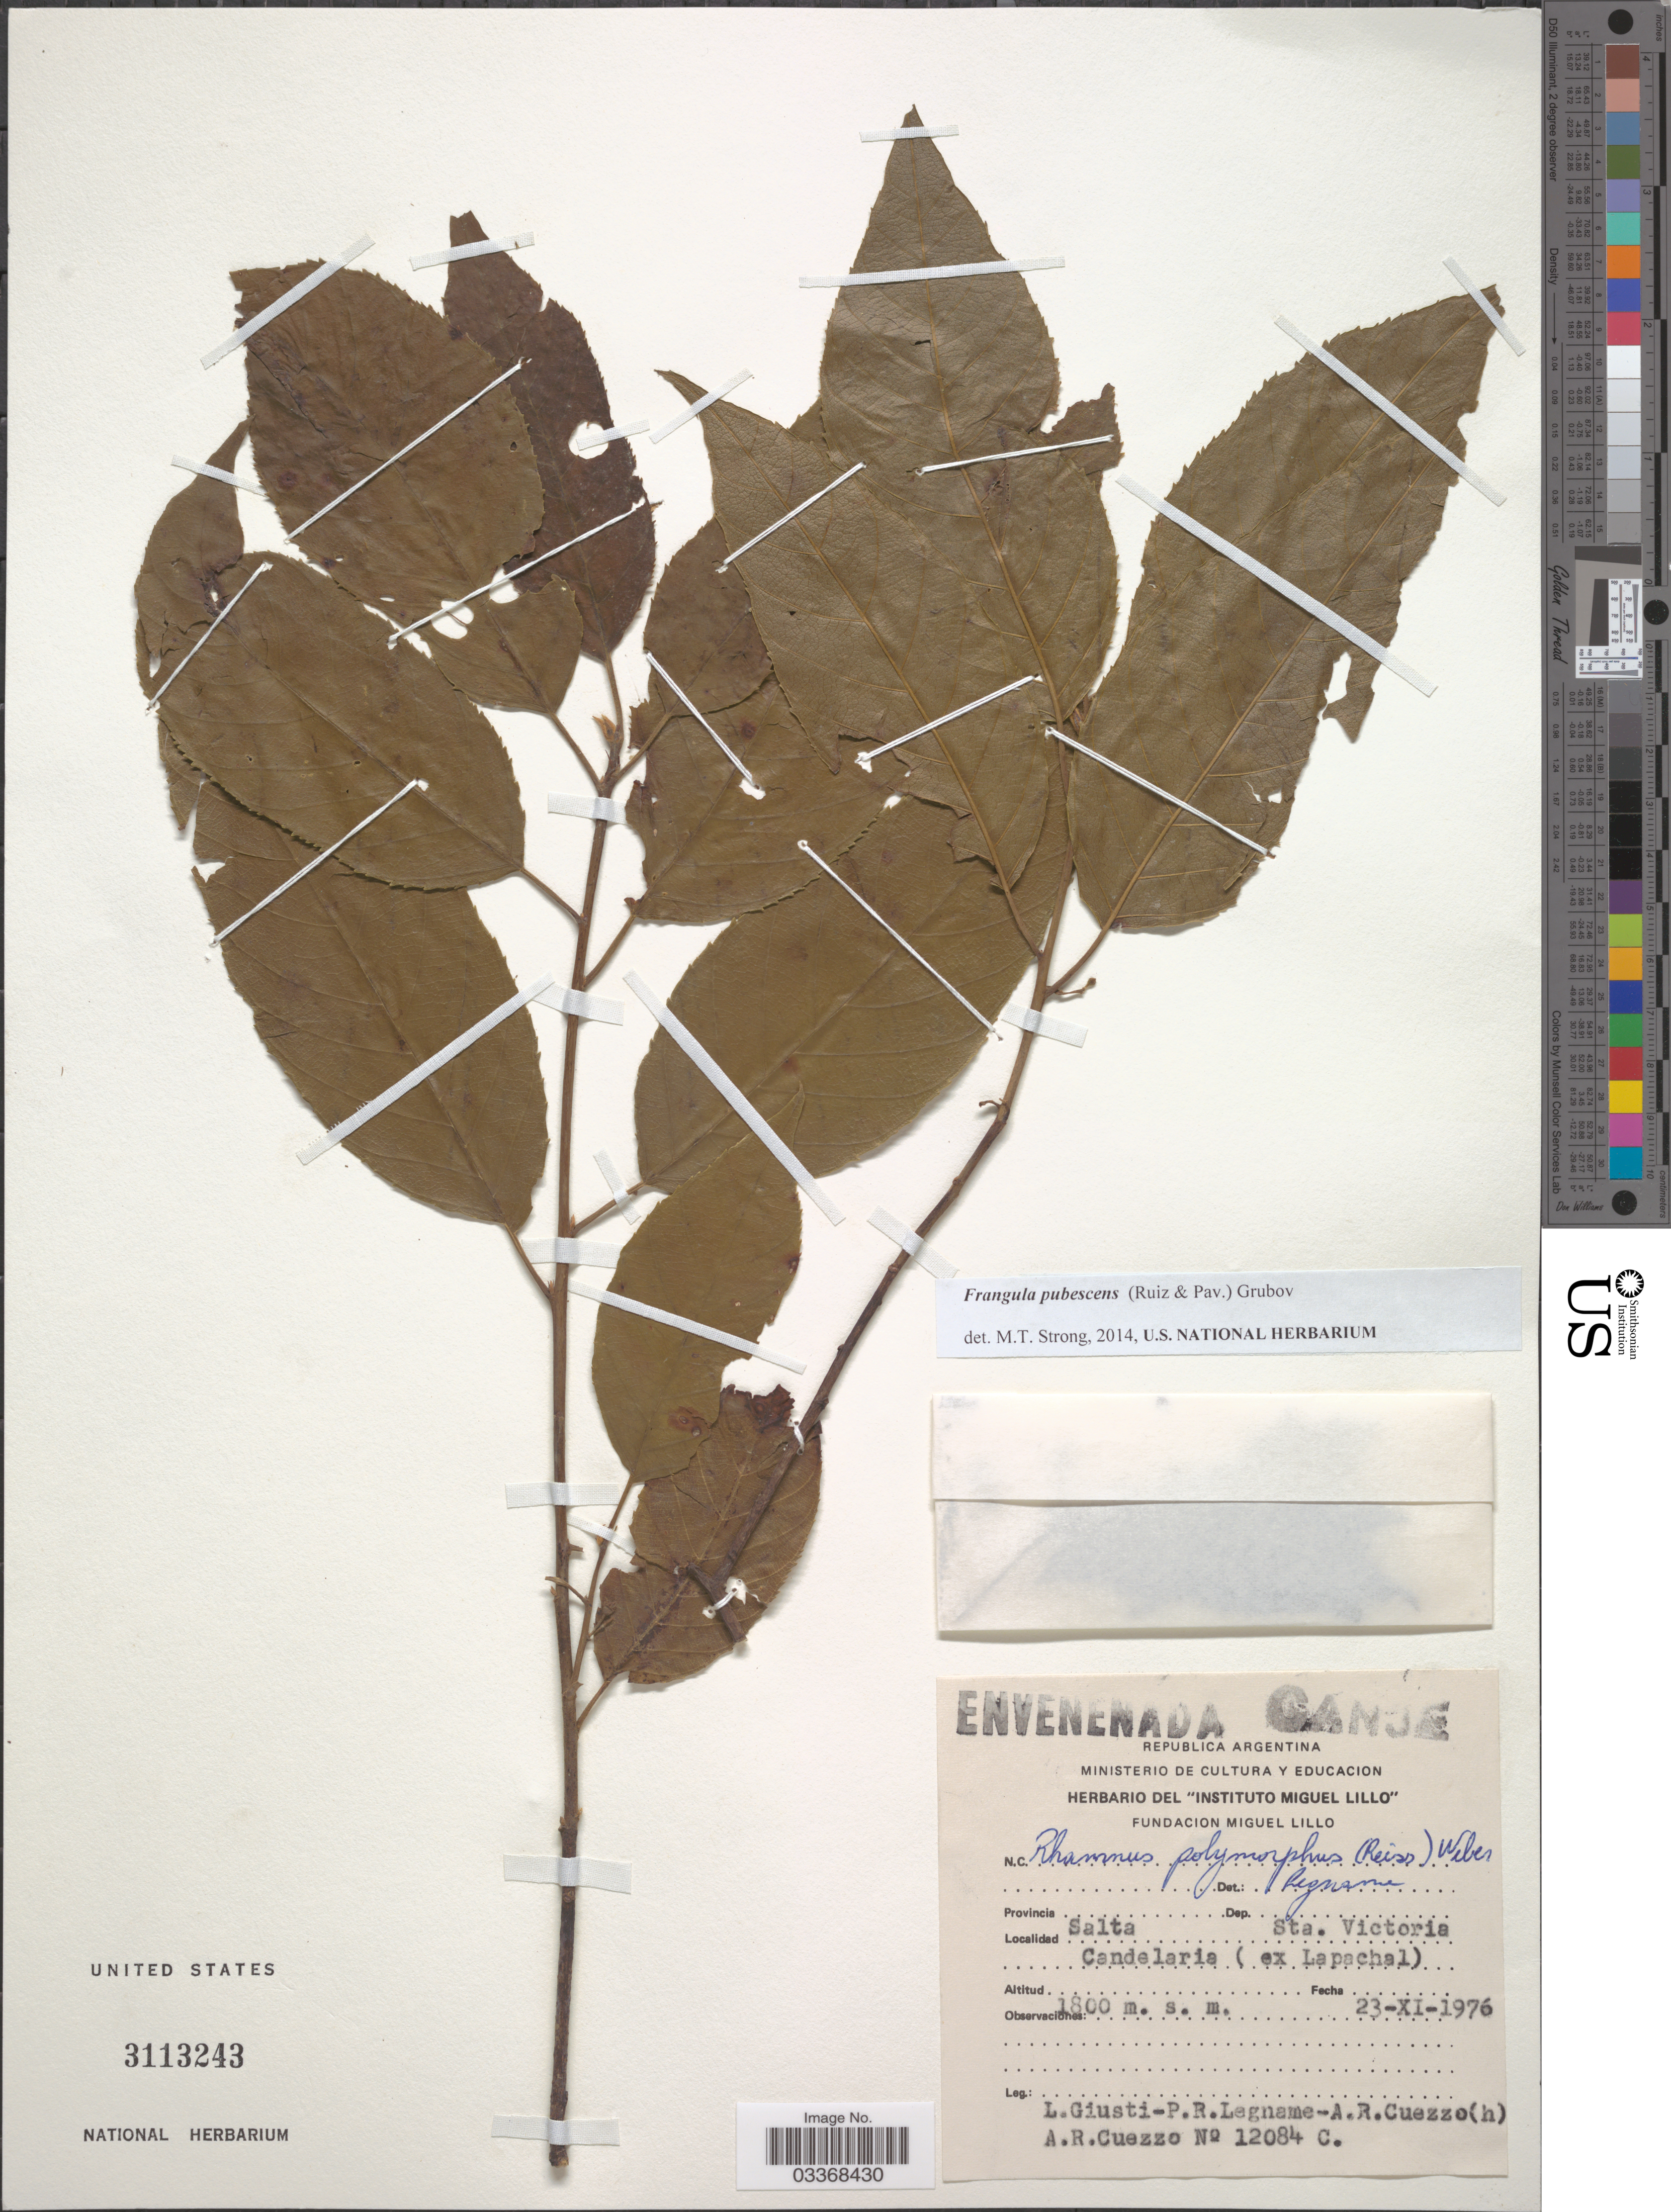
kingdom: Plantae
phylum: Tracheophyta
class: Magnoliopsida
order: Rosales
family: Rhamnaceae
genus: Frangula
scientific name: Frangula pubescens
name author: (Ruiz & Pav.) Grubov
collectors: L. Giusti, P. R. Legname & A. Cuezzo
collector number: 12084 C.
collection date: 1976-11-23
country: Argentina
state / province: Salta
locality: Dep. Sta. Victoria. Candelaria (ex Lapachal).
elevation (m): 1800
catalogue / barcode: US 3113243